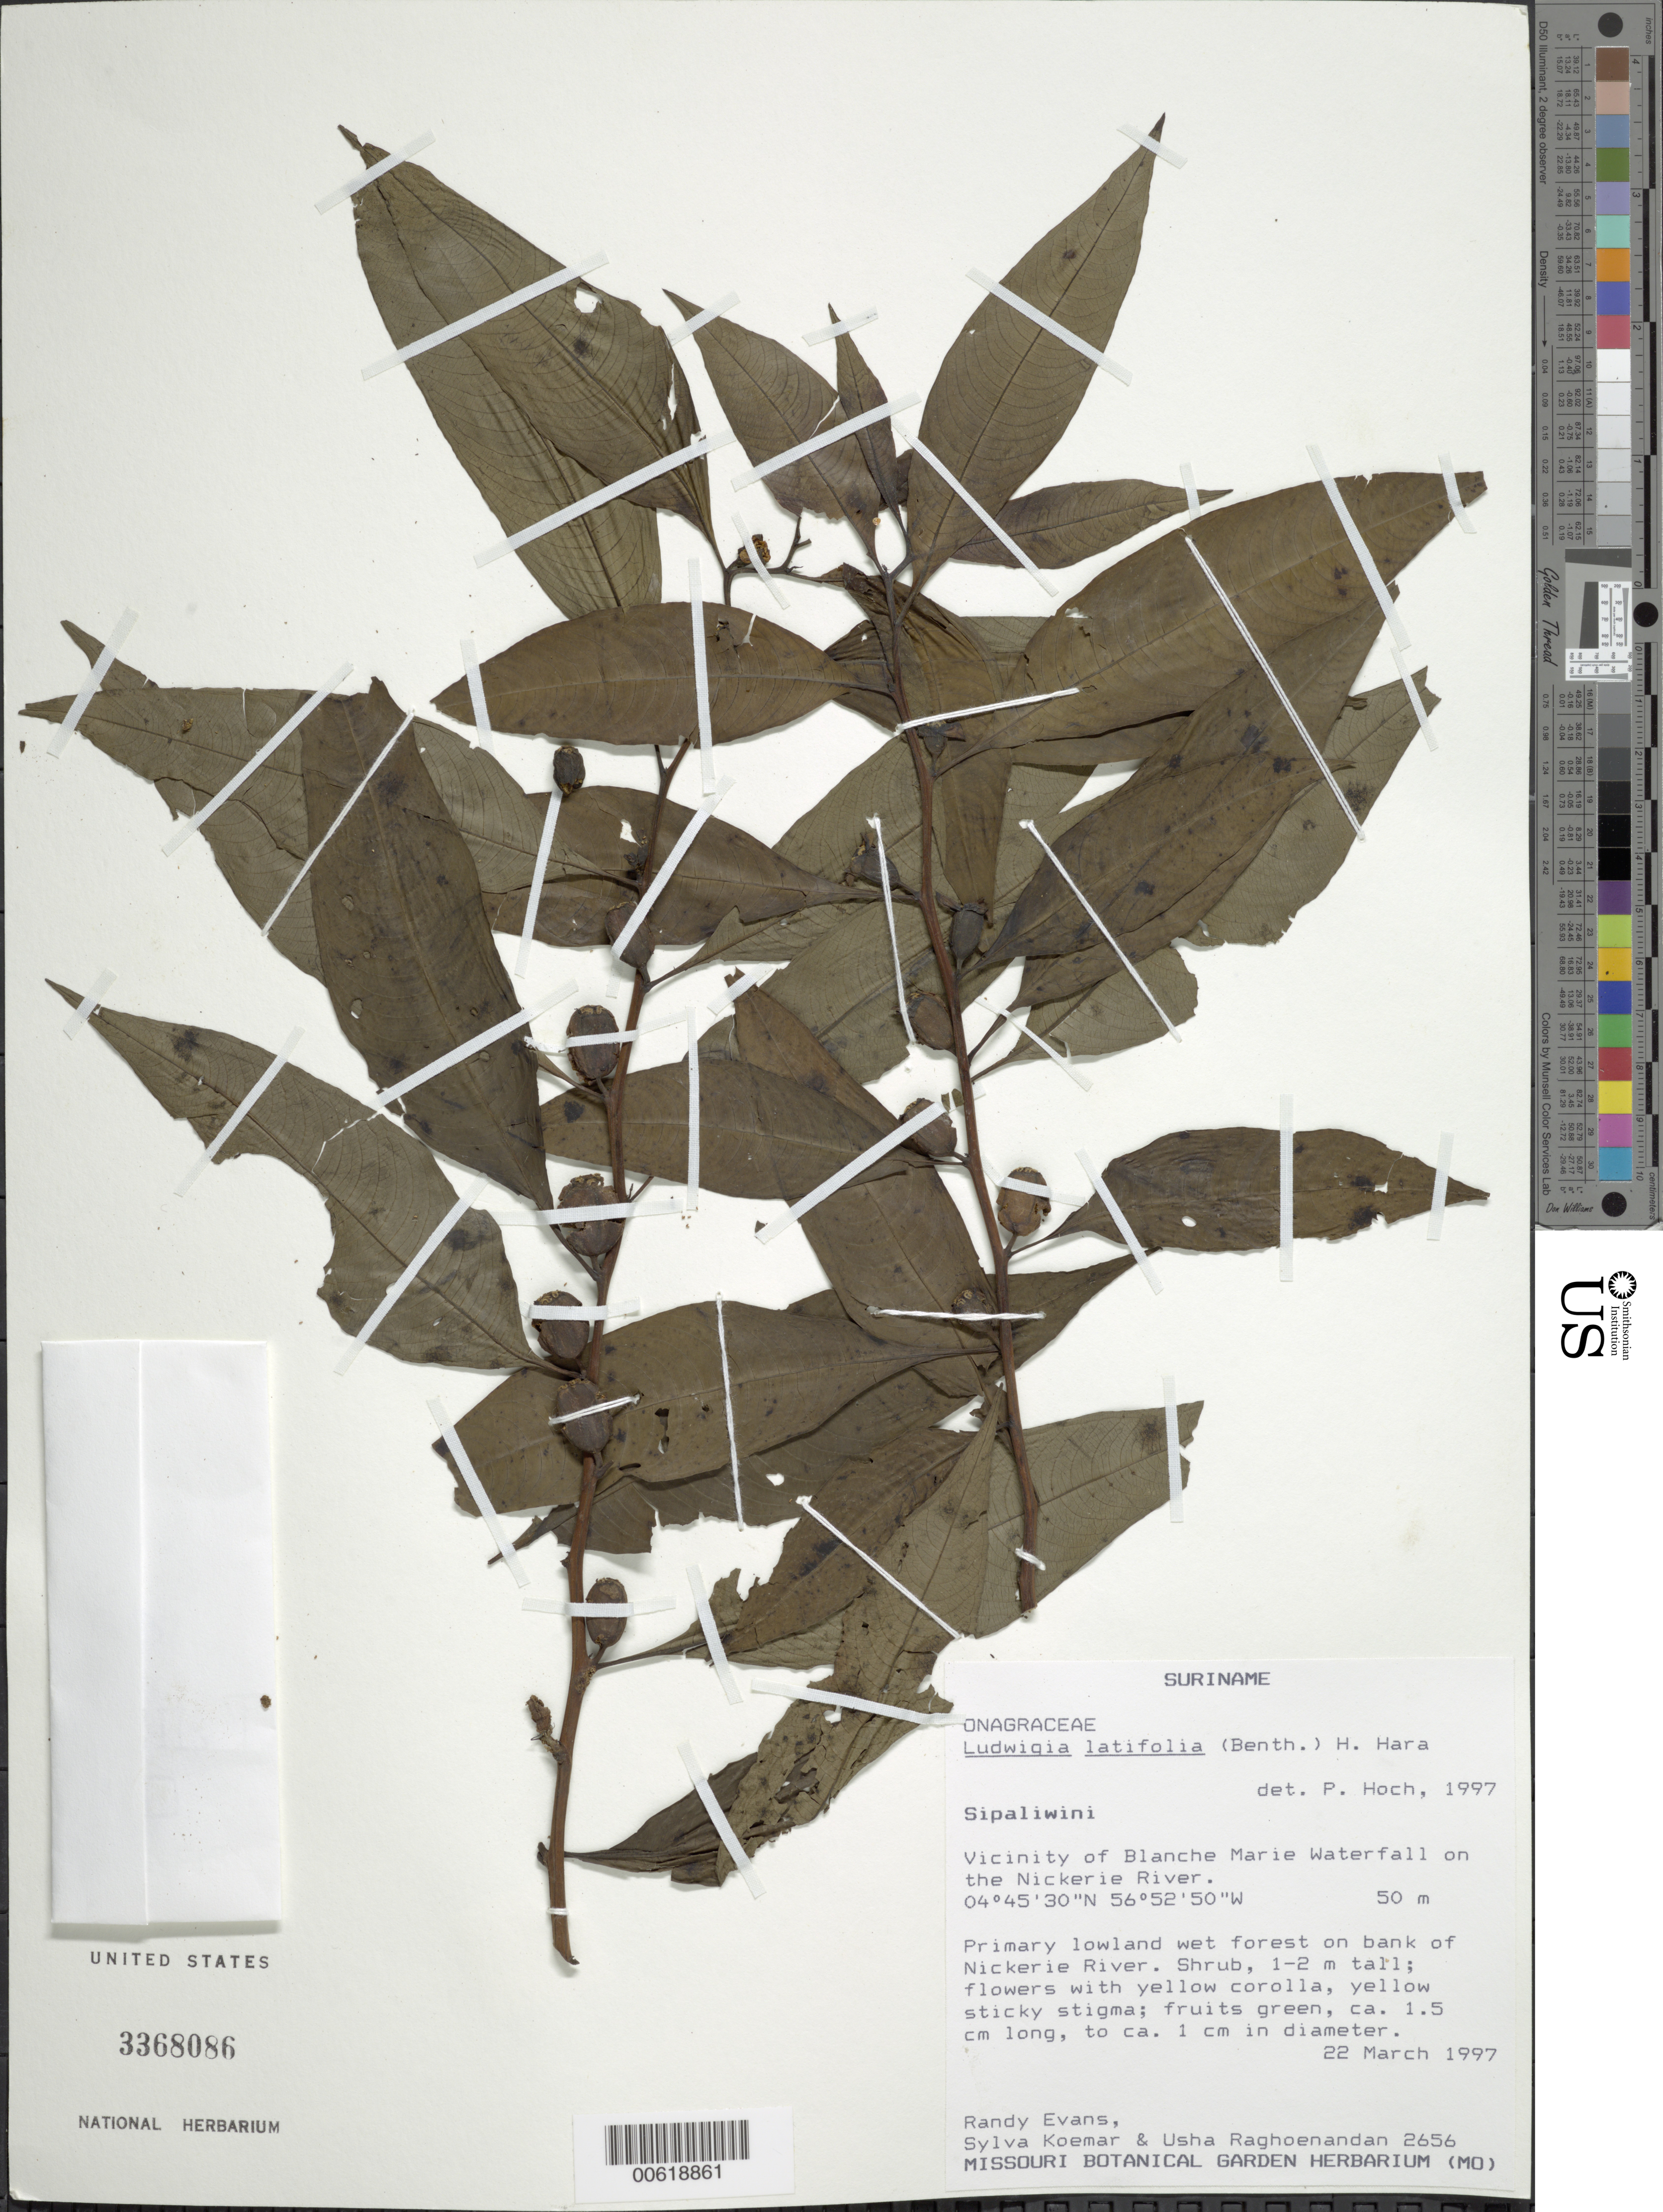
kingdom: Plantae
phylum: Tracheophyta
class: Magnoliopsida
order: Myrtales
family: Onagraceae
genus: Ludwigia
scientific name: Ludwigia latifolia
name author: (Benth.) H. Hara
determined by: Hoch, P.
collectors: R. Evans, S. Koemar & U. Raghoenandan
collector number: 2656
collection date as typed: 22-Mar-97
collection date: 1997-03-22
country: Suriname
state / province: Sipaliwini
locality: Blanche Marie Waterfall, vic., on Nickerie R.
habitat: Primary lowland wet forest on bank of river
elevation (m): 50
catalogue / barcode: US 3368086